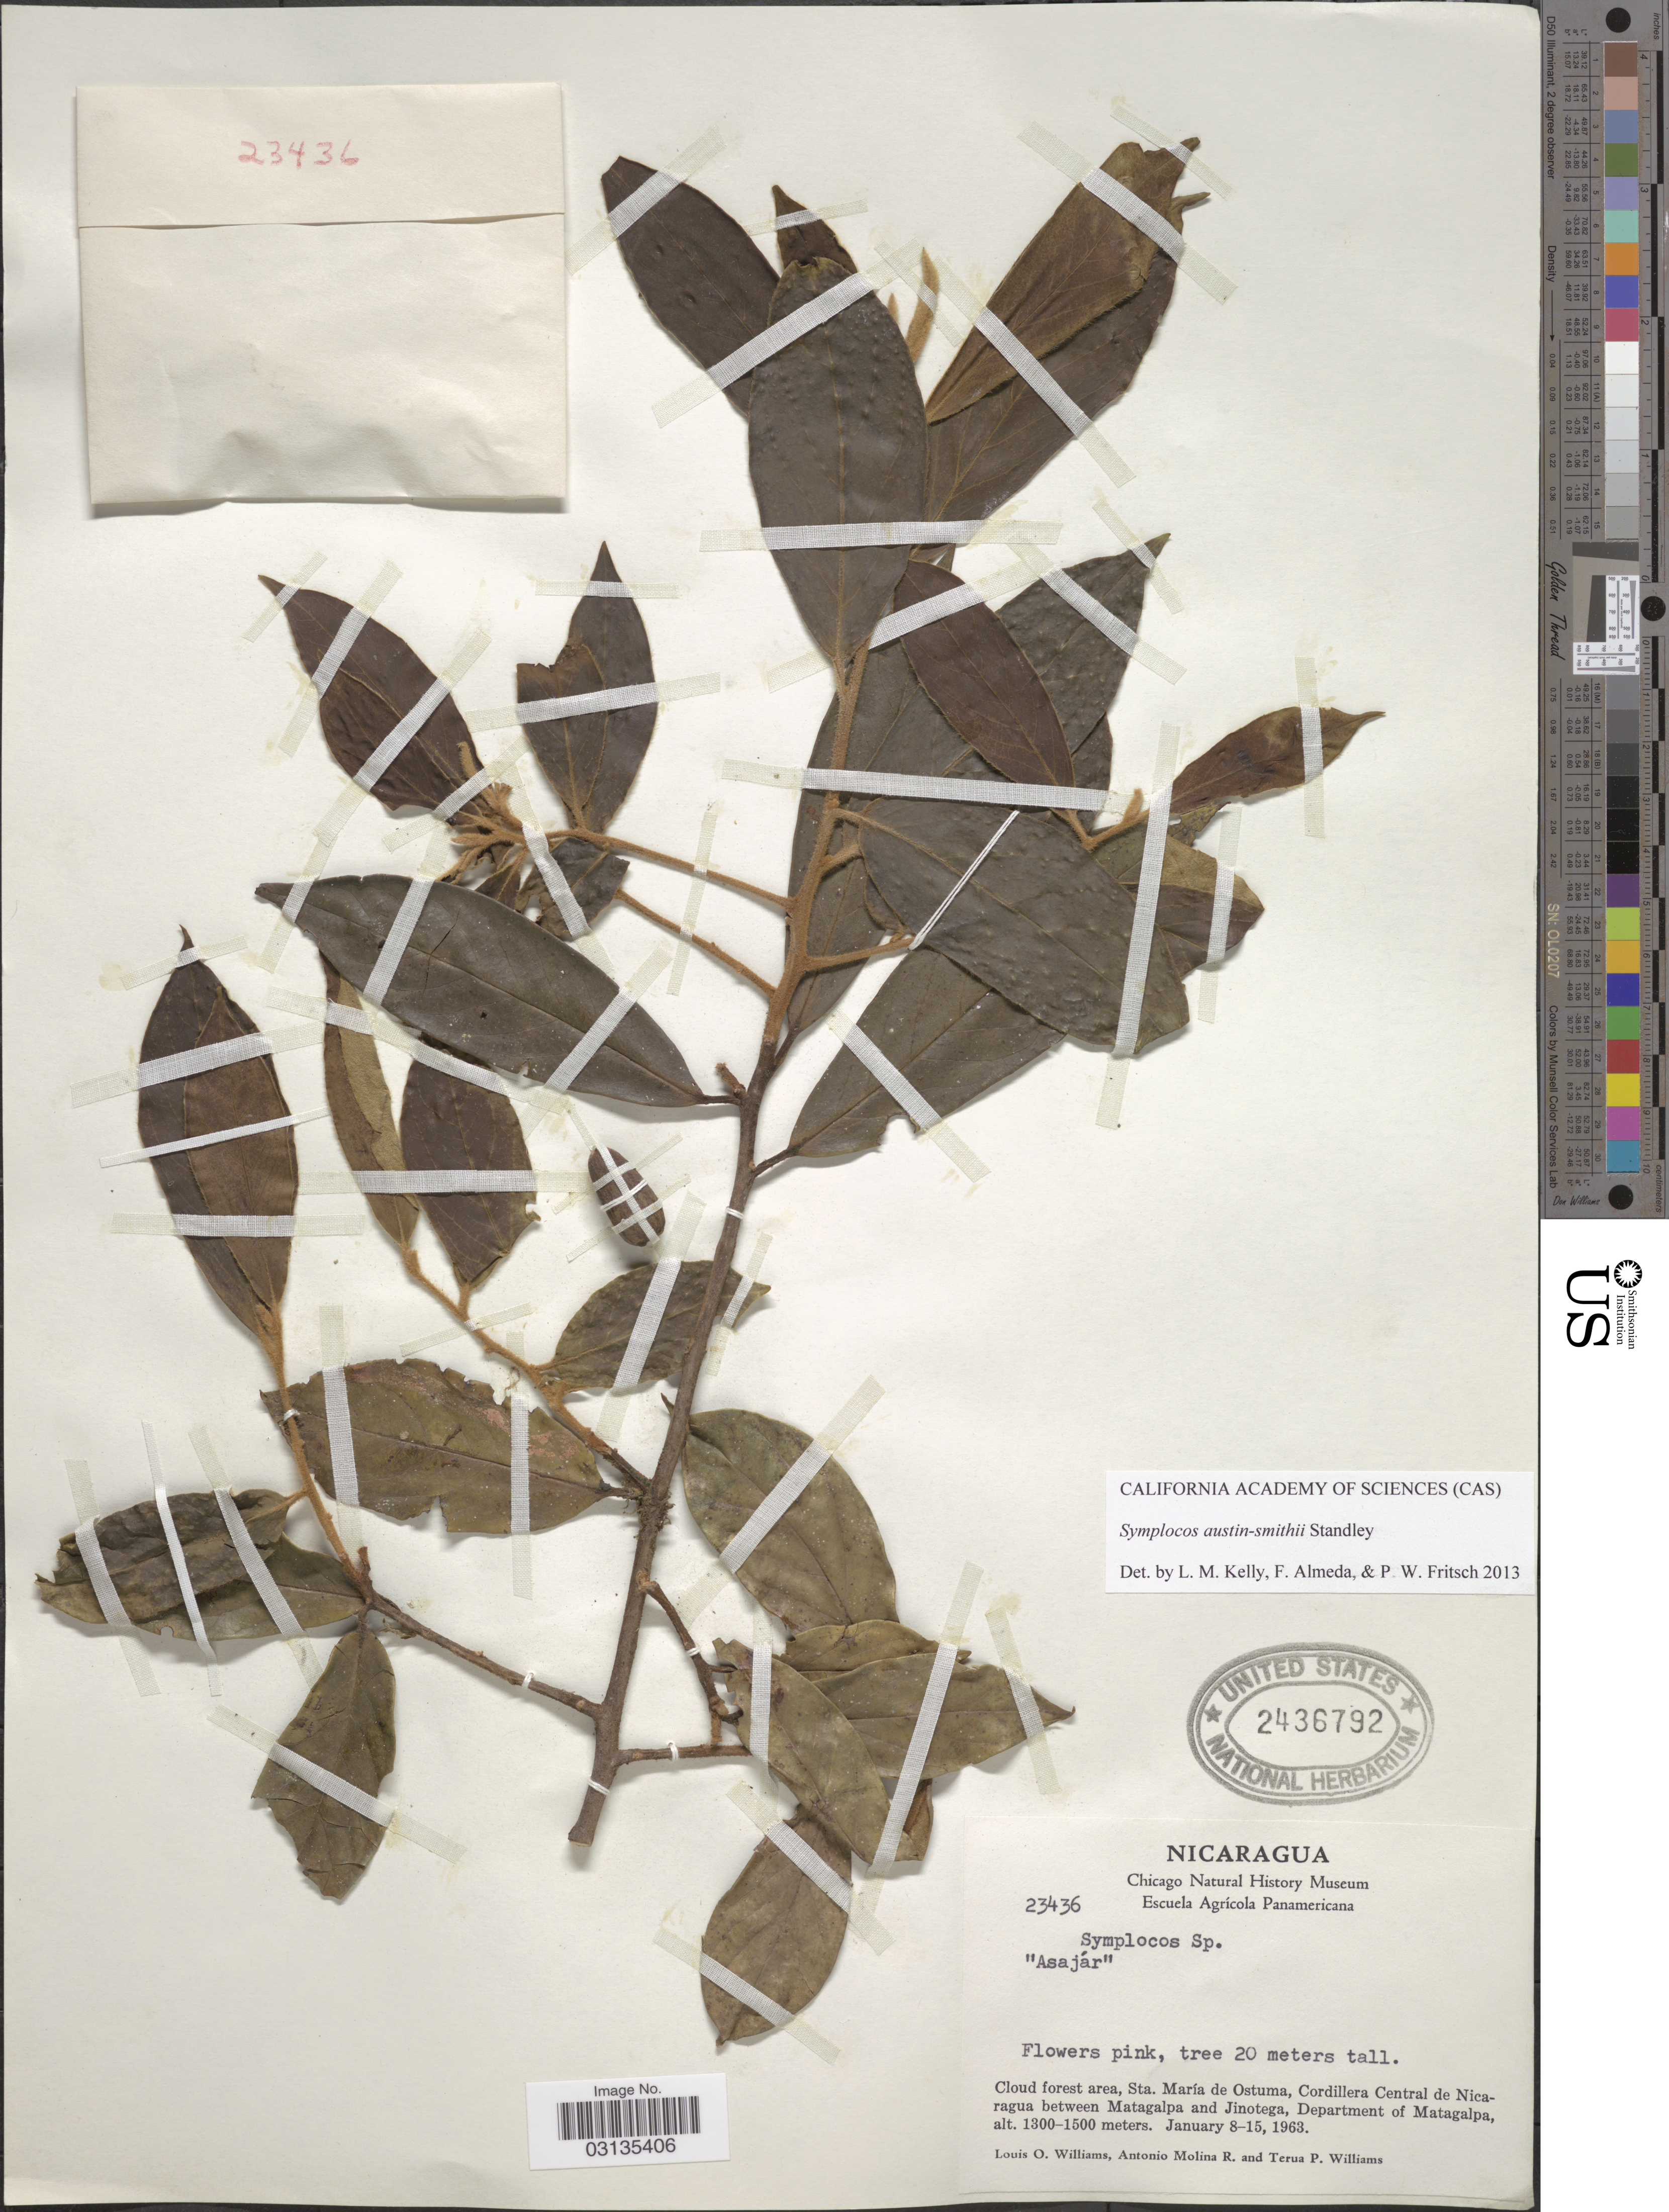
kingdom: Plantae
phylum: Tracheophyta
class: Magnoliopsida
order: Ericales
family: Symplocaceae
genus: Symplocos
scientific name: Symplocos austin-smithii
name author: Standl.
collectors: L. O. Williams, A. Molina R. & T. Williams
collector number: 23436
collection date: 1963-01-08/1963-01-15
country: Nicaragua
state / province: Matagalpa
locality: Cloud forest area, Sta. María de Ostuma, Cordillera Central de Nicaragua between Matagalpa and Jinotega, Department of Matagalpa.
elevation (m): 1300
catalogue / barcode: US 2436792